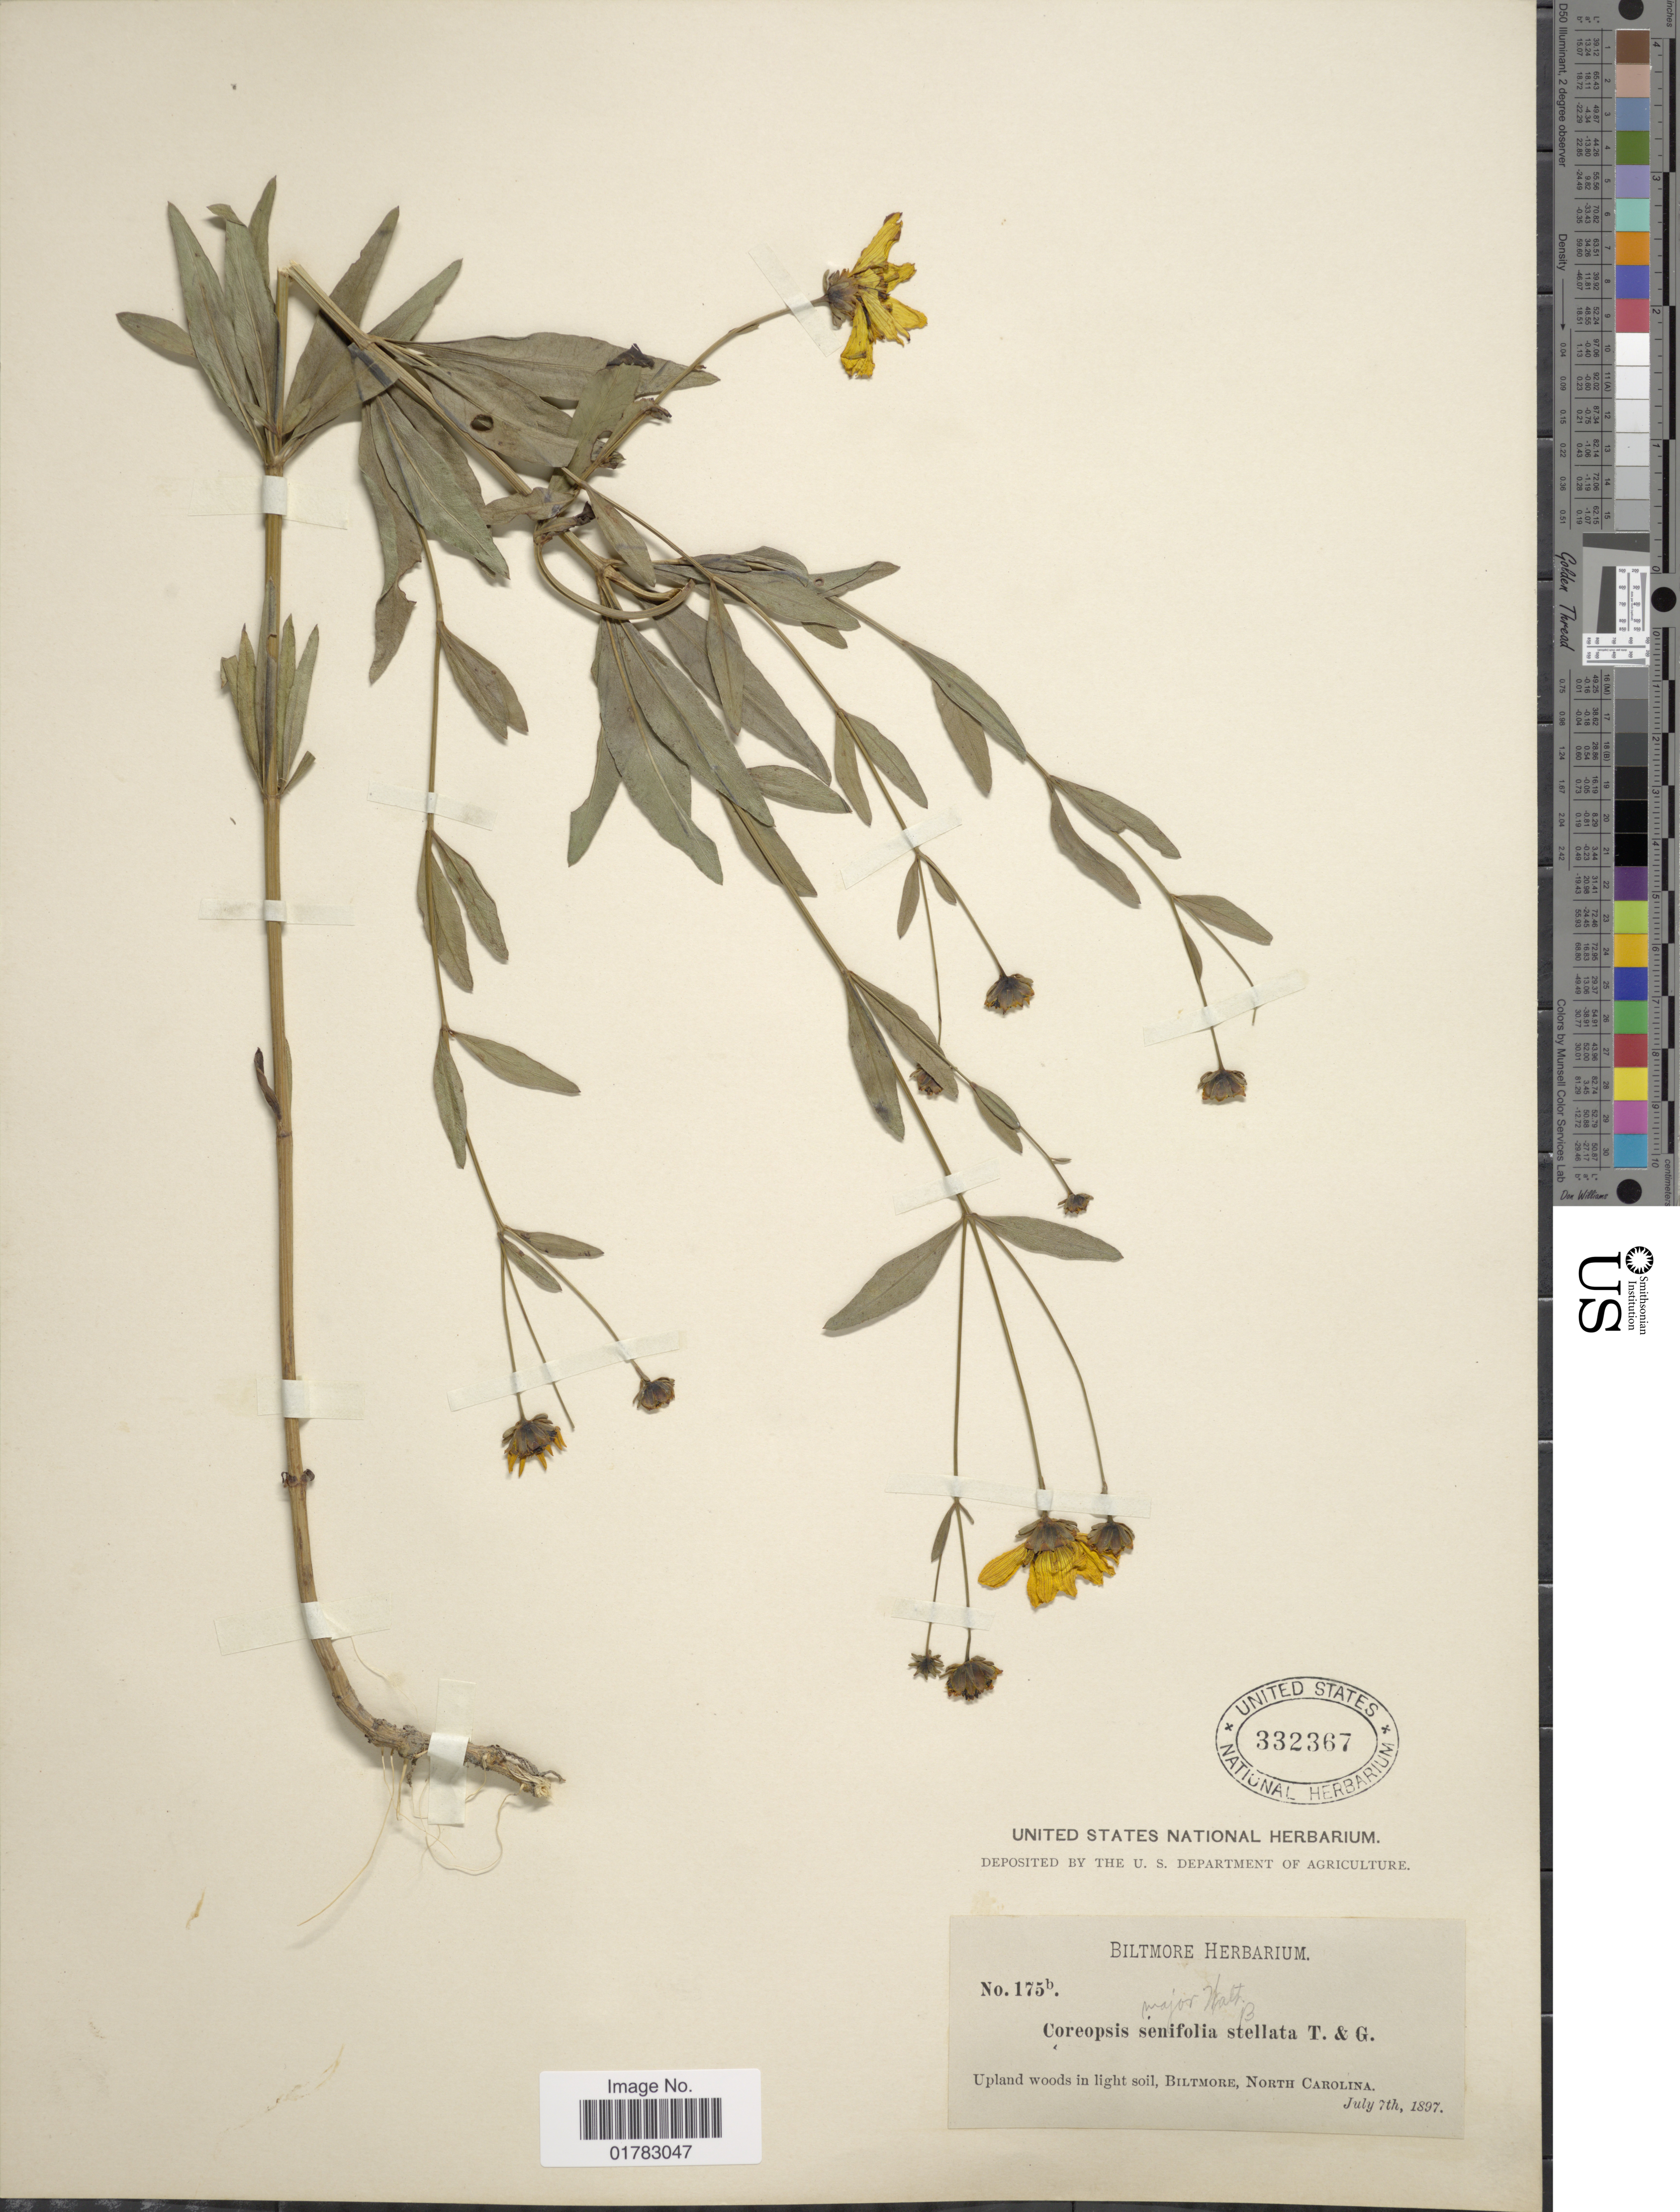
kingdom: Plantae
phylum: Tracheophyta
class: Magnoliopsida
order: Asterales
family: Asteraceae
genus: Coreopsis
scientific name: Coreopsis major var. stellata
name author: (Nutt.) Torr. & A. Gray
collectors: ex herb. Biltmore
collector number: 175b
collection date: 1897-07-07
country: United States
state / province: North Carolina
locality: Upland woods in light soil, Biltmore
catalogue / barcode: US 332367